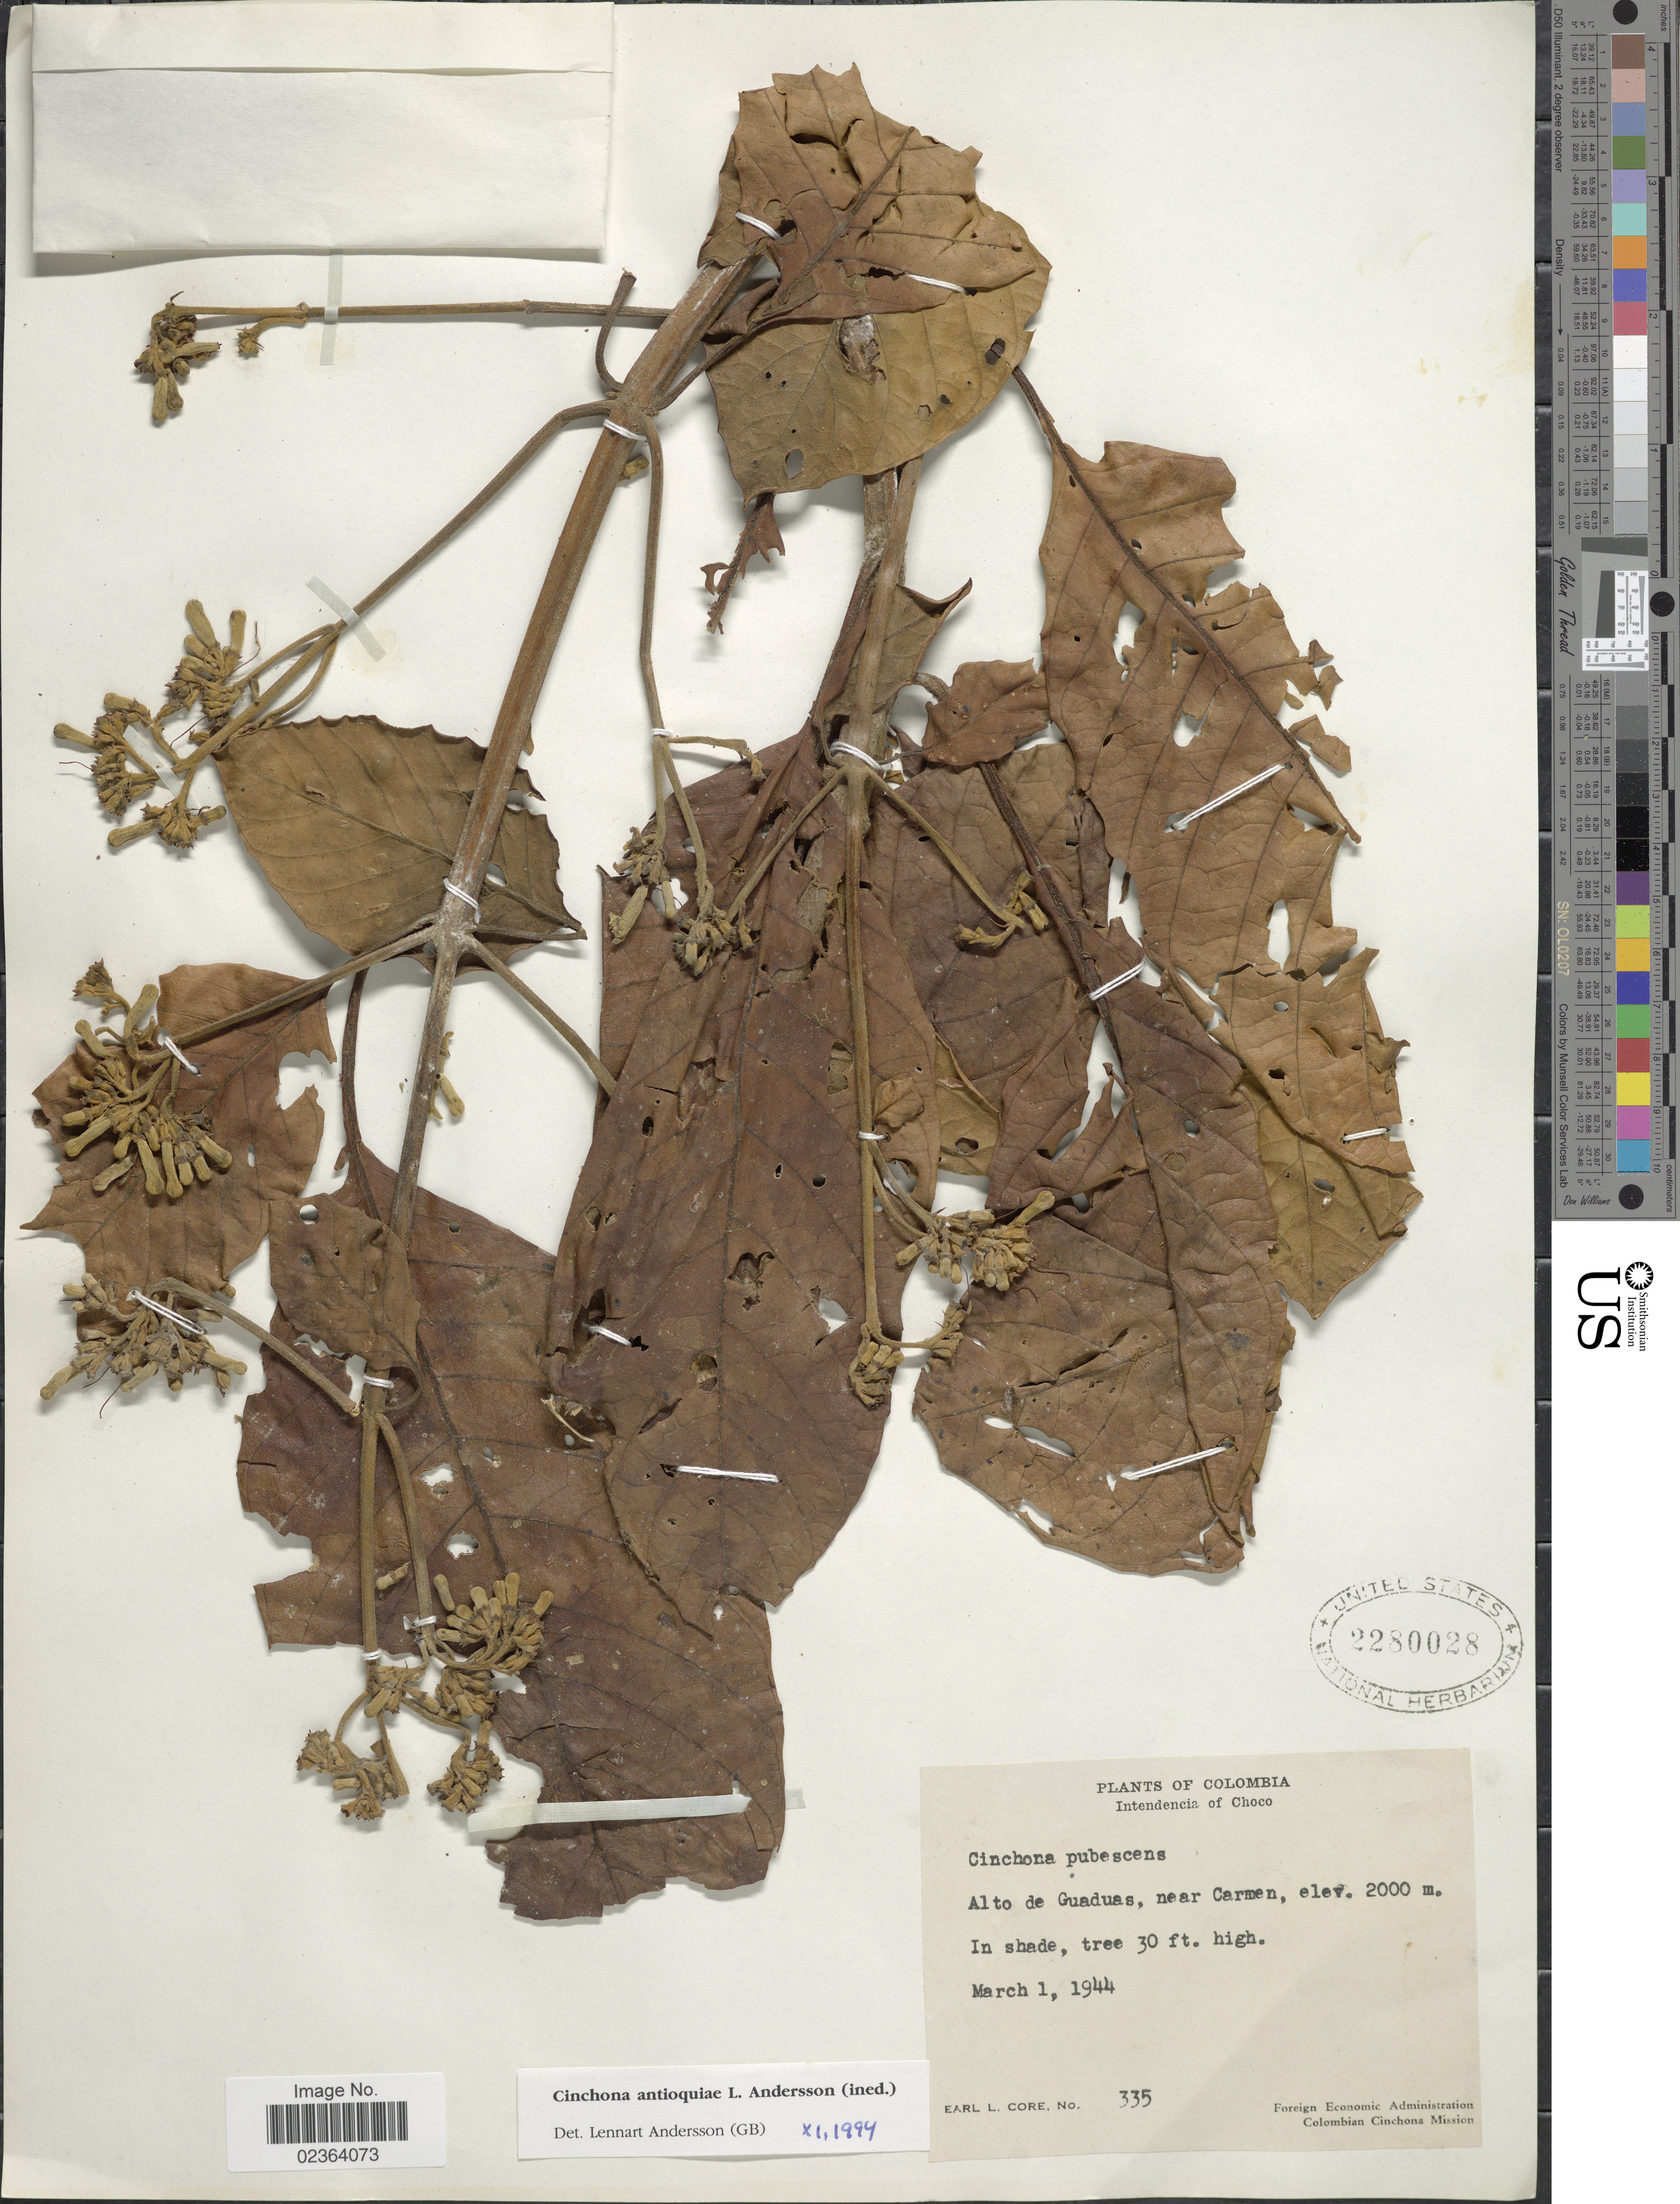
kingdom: Plantae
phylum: Tracheophyta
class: Magnoliopsida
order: Gentianales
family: Rubiaceae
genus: Cinchona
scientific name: Cinchona antioquiae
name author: L. Andersson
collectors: E. L. Core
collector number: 335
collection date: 1944-03-01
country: Colombia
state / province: Chocó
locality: Intendencia of Choco, Alto de Guaduas, near Carmen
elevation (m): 2000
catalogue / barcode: US 2280028